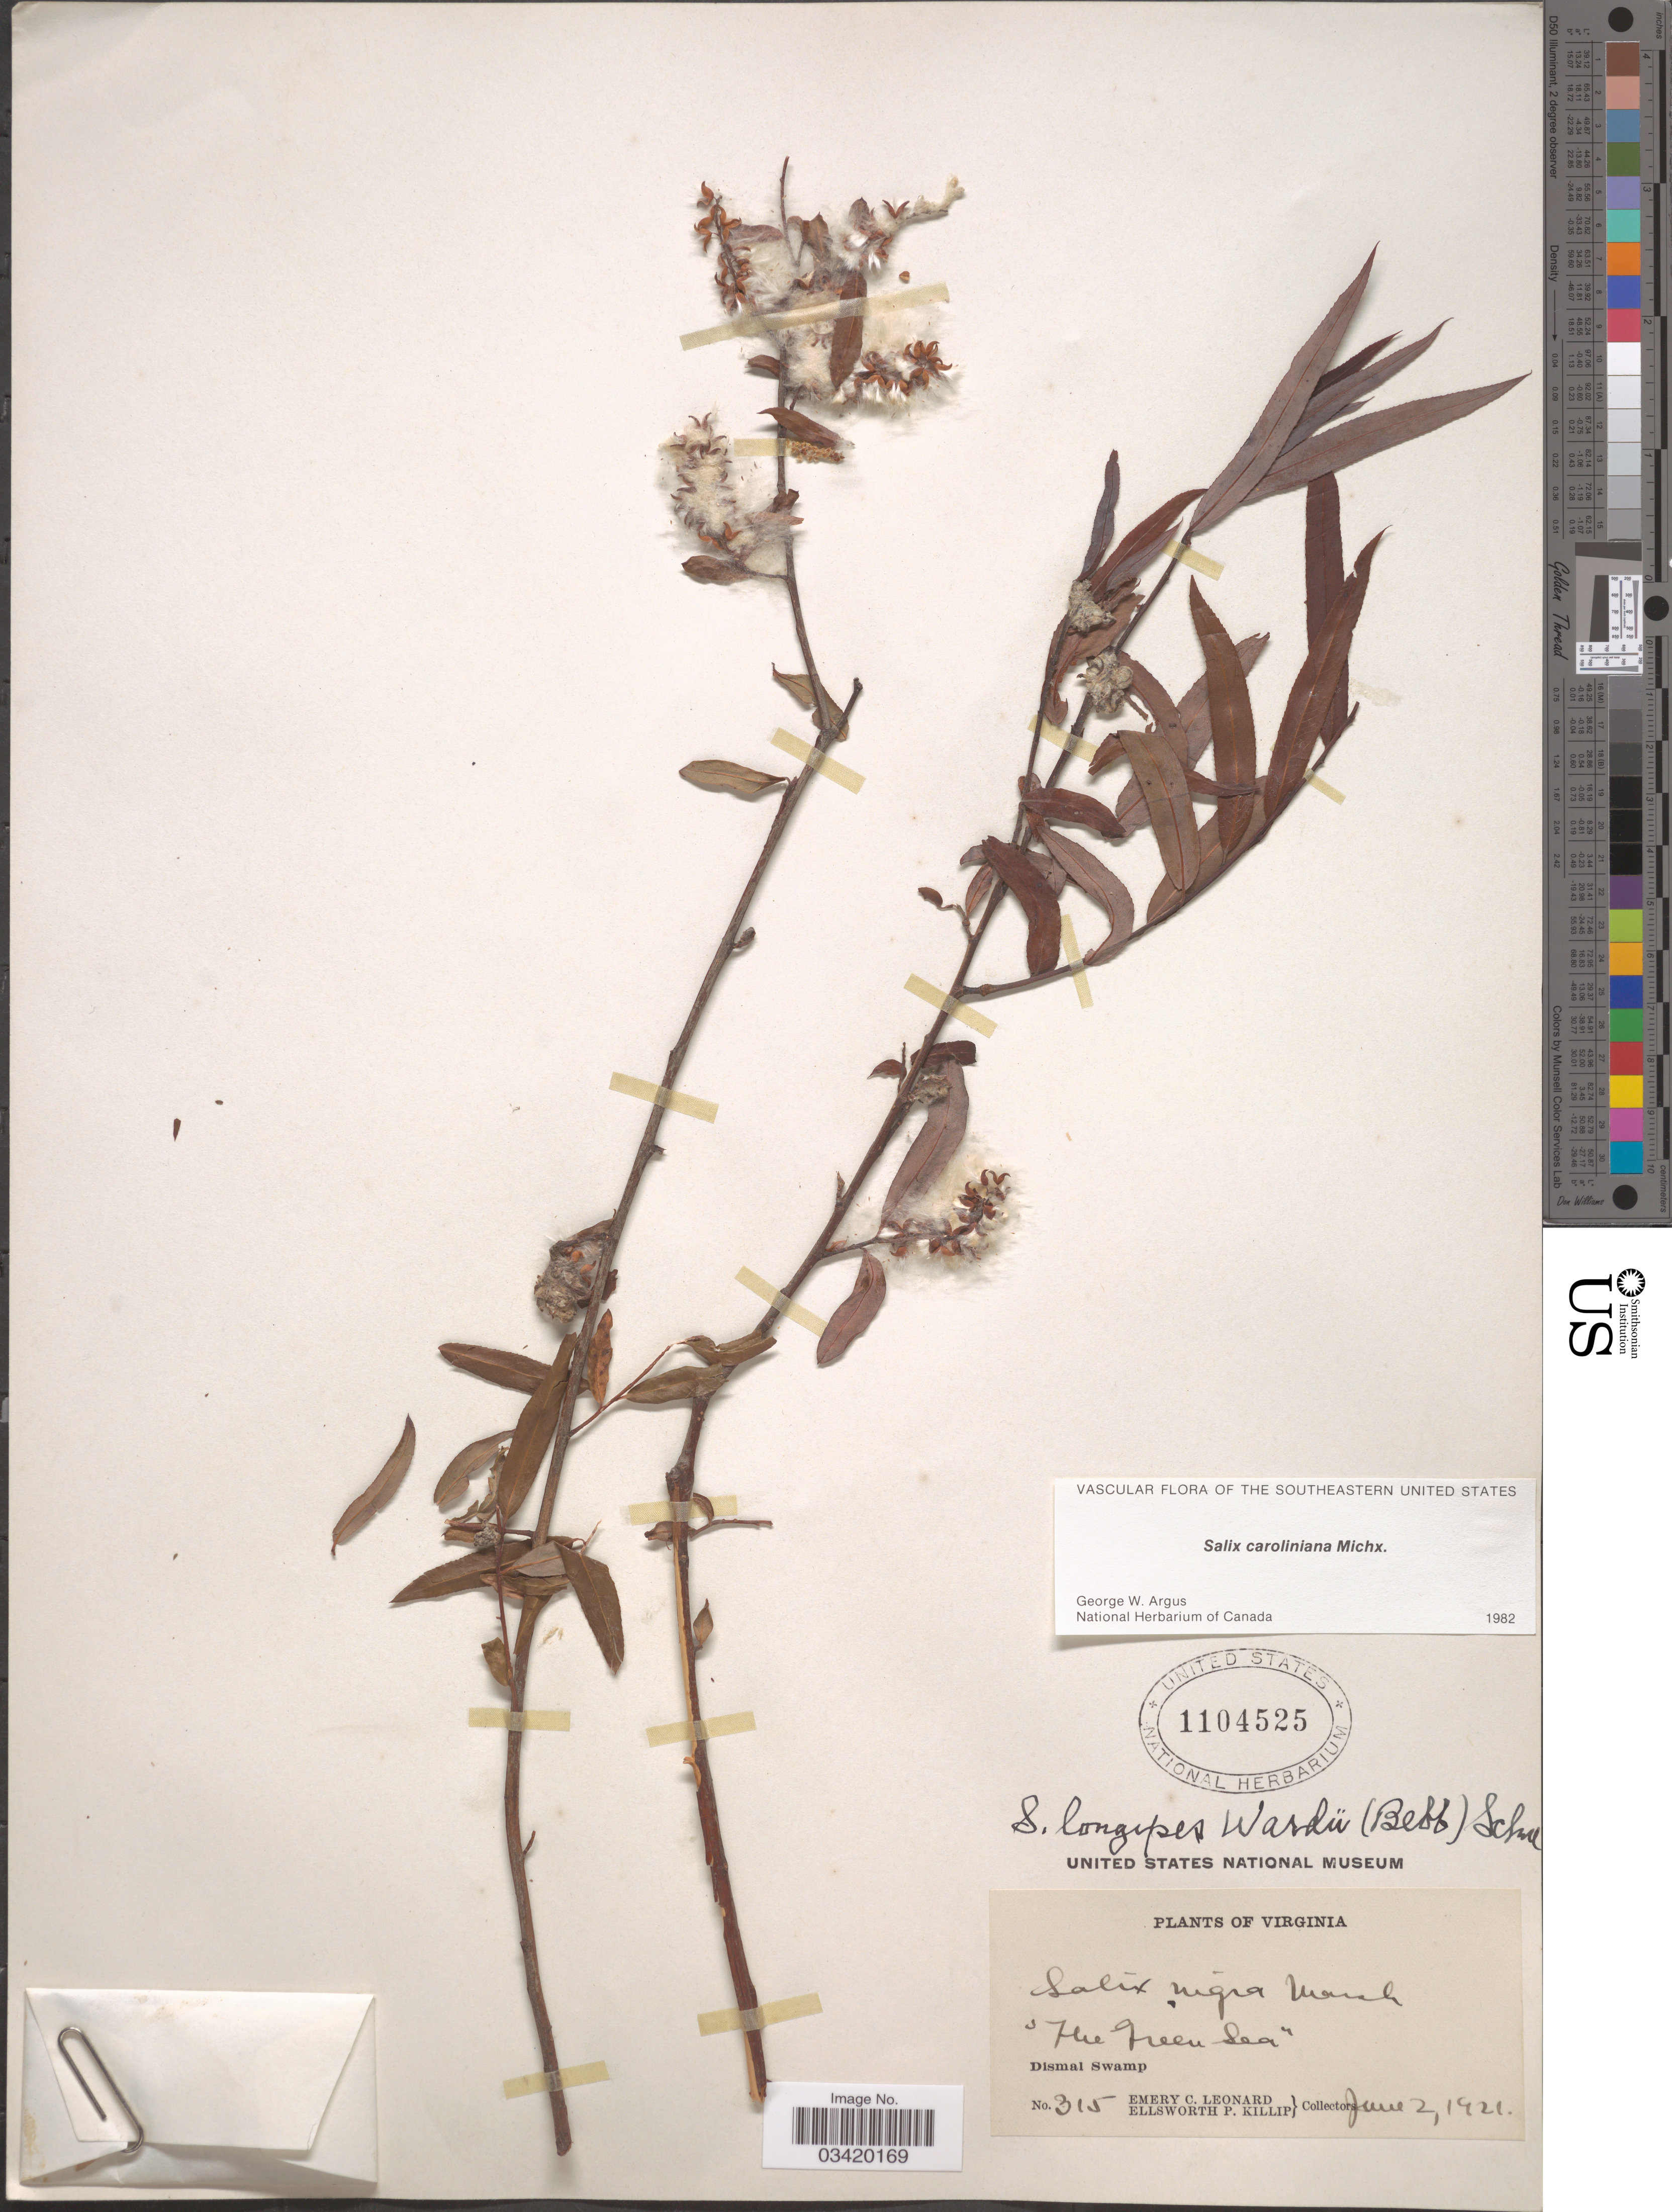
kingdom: Plantae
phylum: Tracheophyta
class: Magnoliopsida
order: Malpighiales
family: Salicaceae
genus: Salix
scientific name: Salix caroliniana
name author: Michx.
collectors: E. C. Leonard & E. P. Killip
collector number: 315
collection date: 1921-06-02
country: United States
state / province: Virginia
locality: The Green Sea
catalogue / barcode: US 1104525